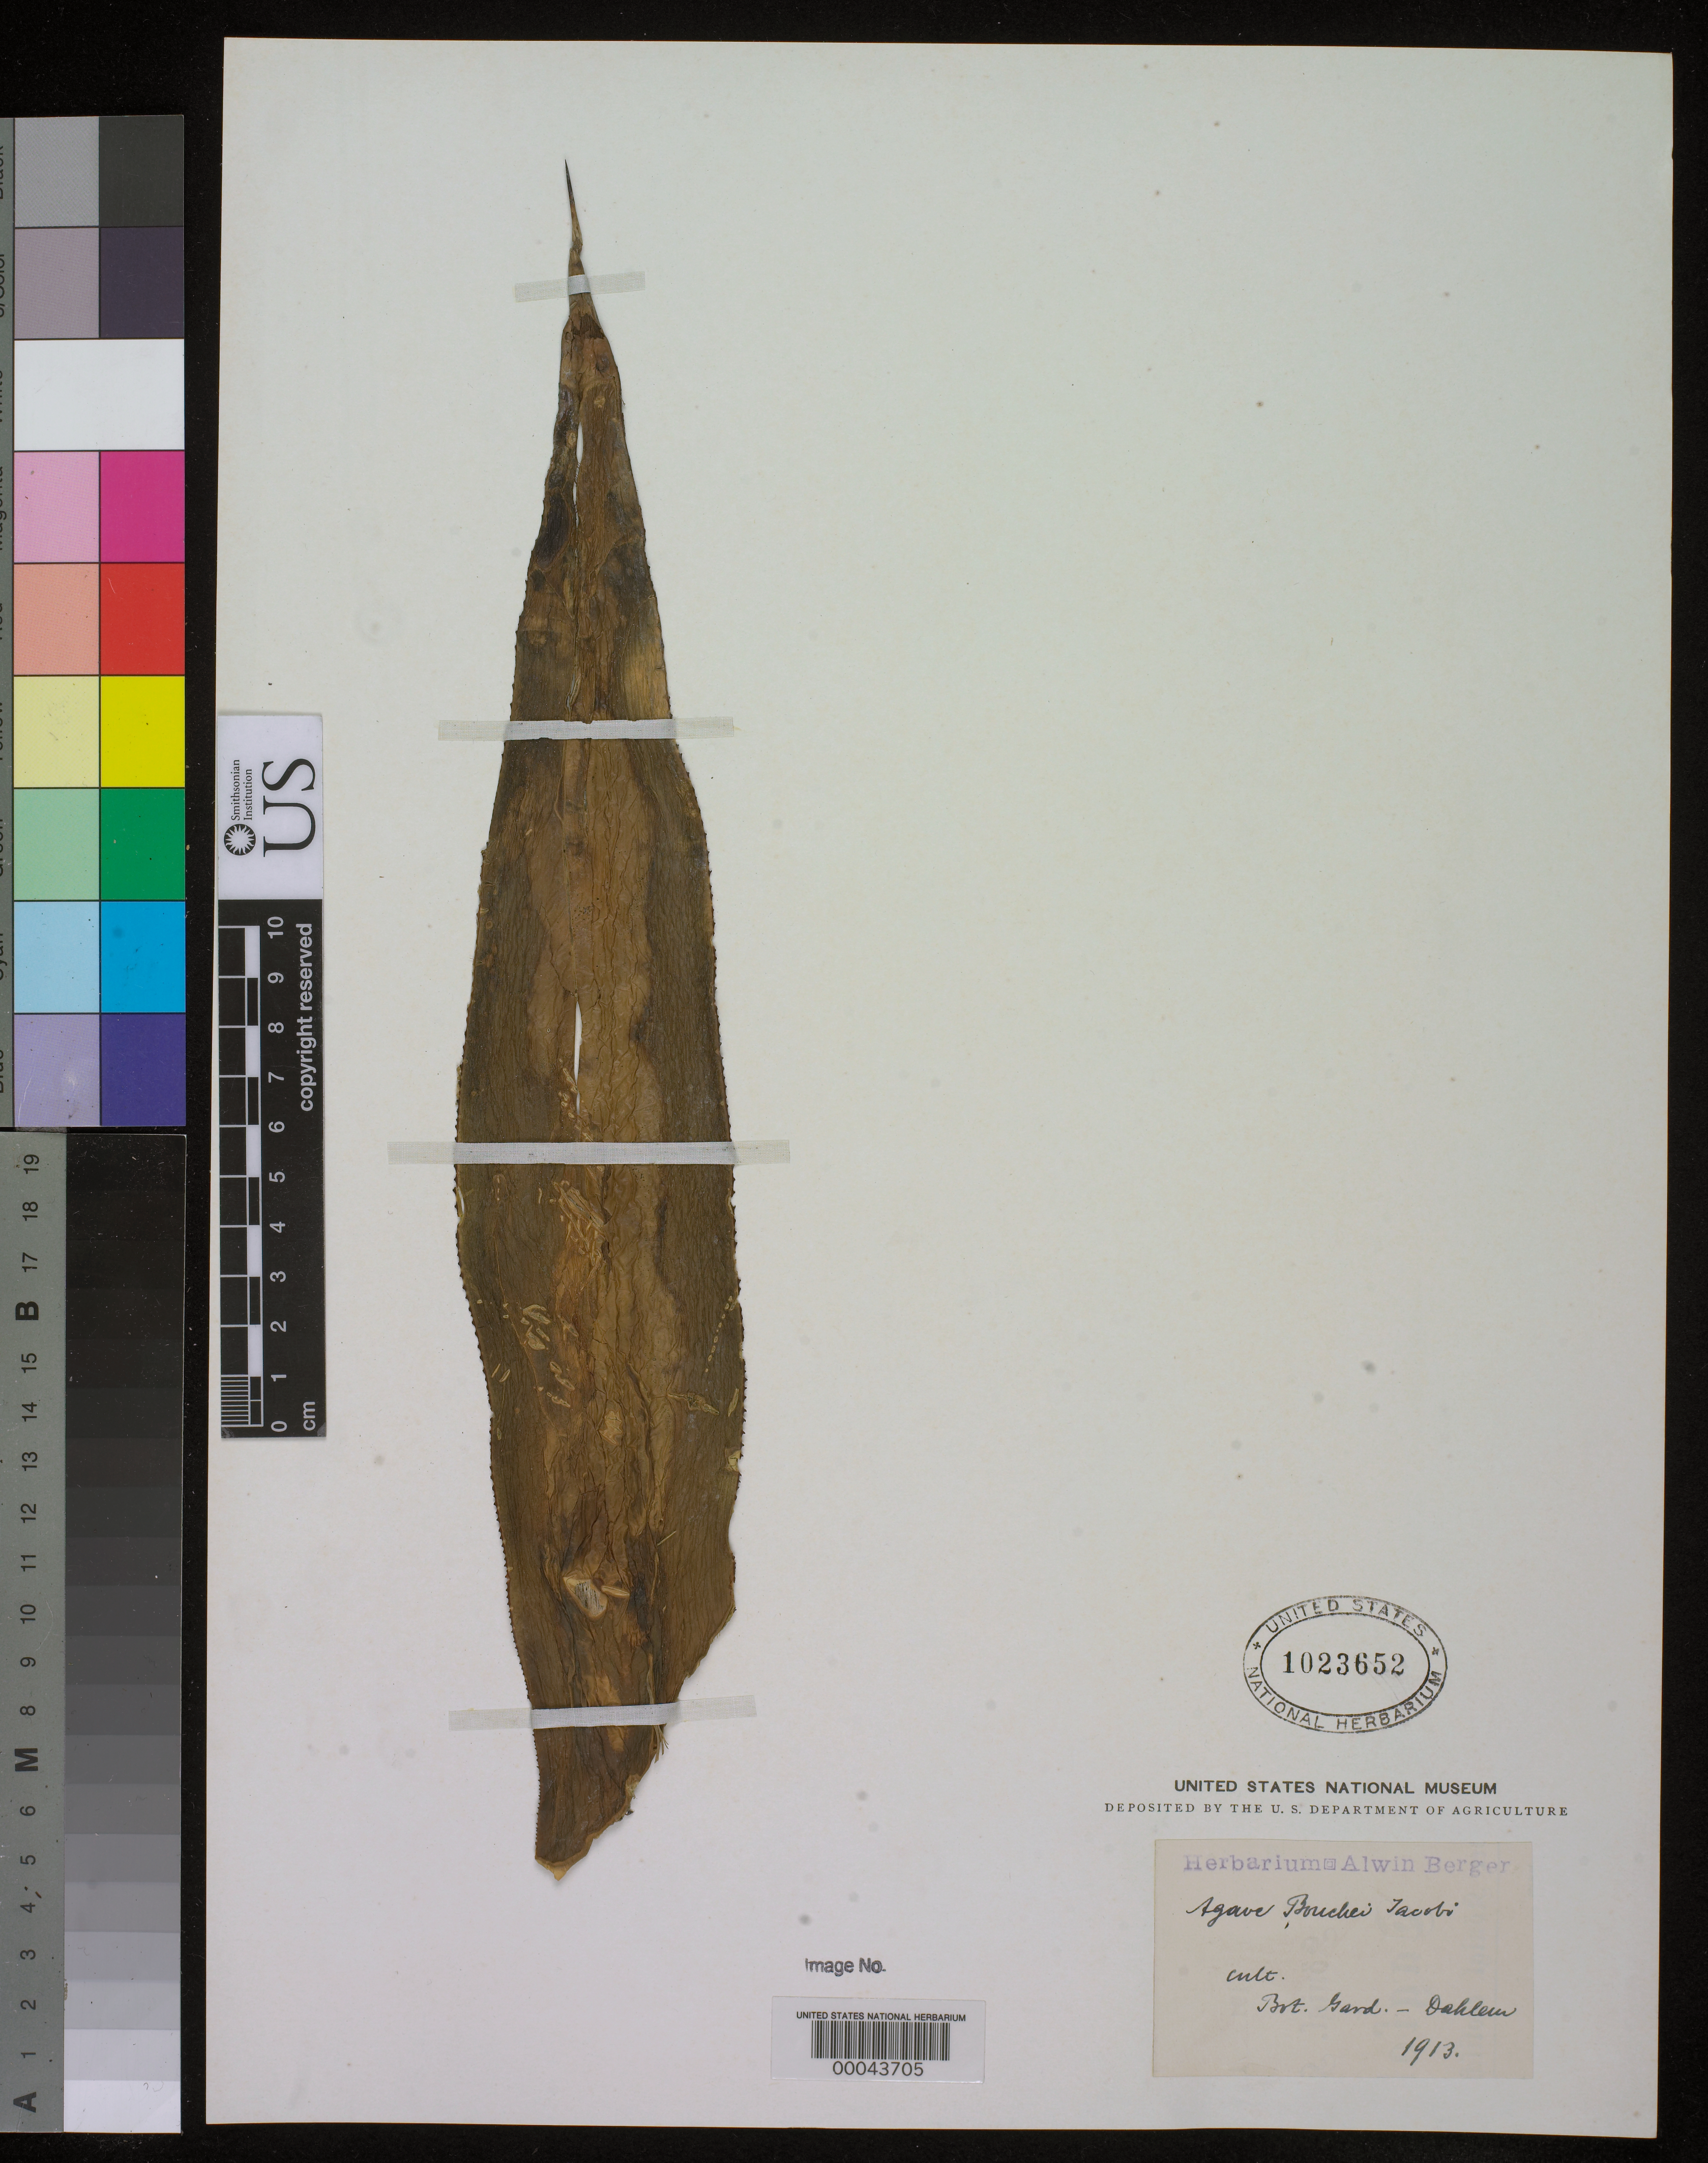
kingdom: Plantae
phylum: Tracheophyta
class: Liliopsida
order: Asparagales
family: Asparagaceae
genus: Agave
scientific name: Agave bouchei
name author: Jacobi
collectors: ex herb. A. Berger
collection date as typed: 1913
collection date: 1913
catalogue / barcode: US 1023652